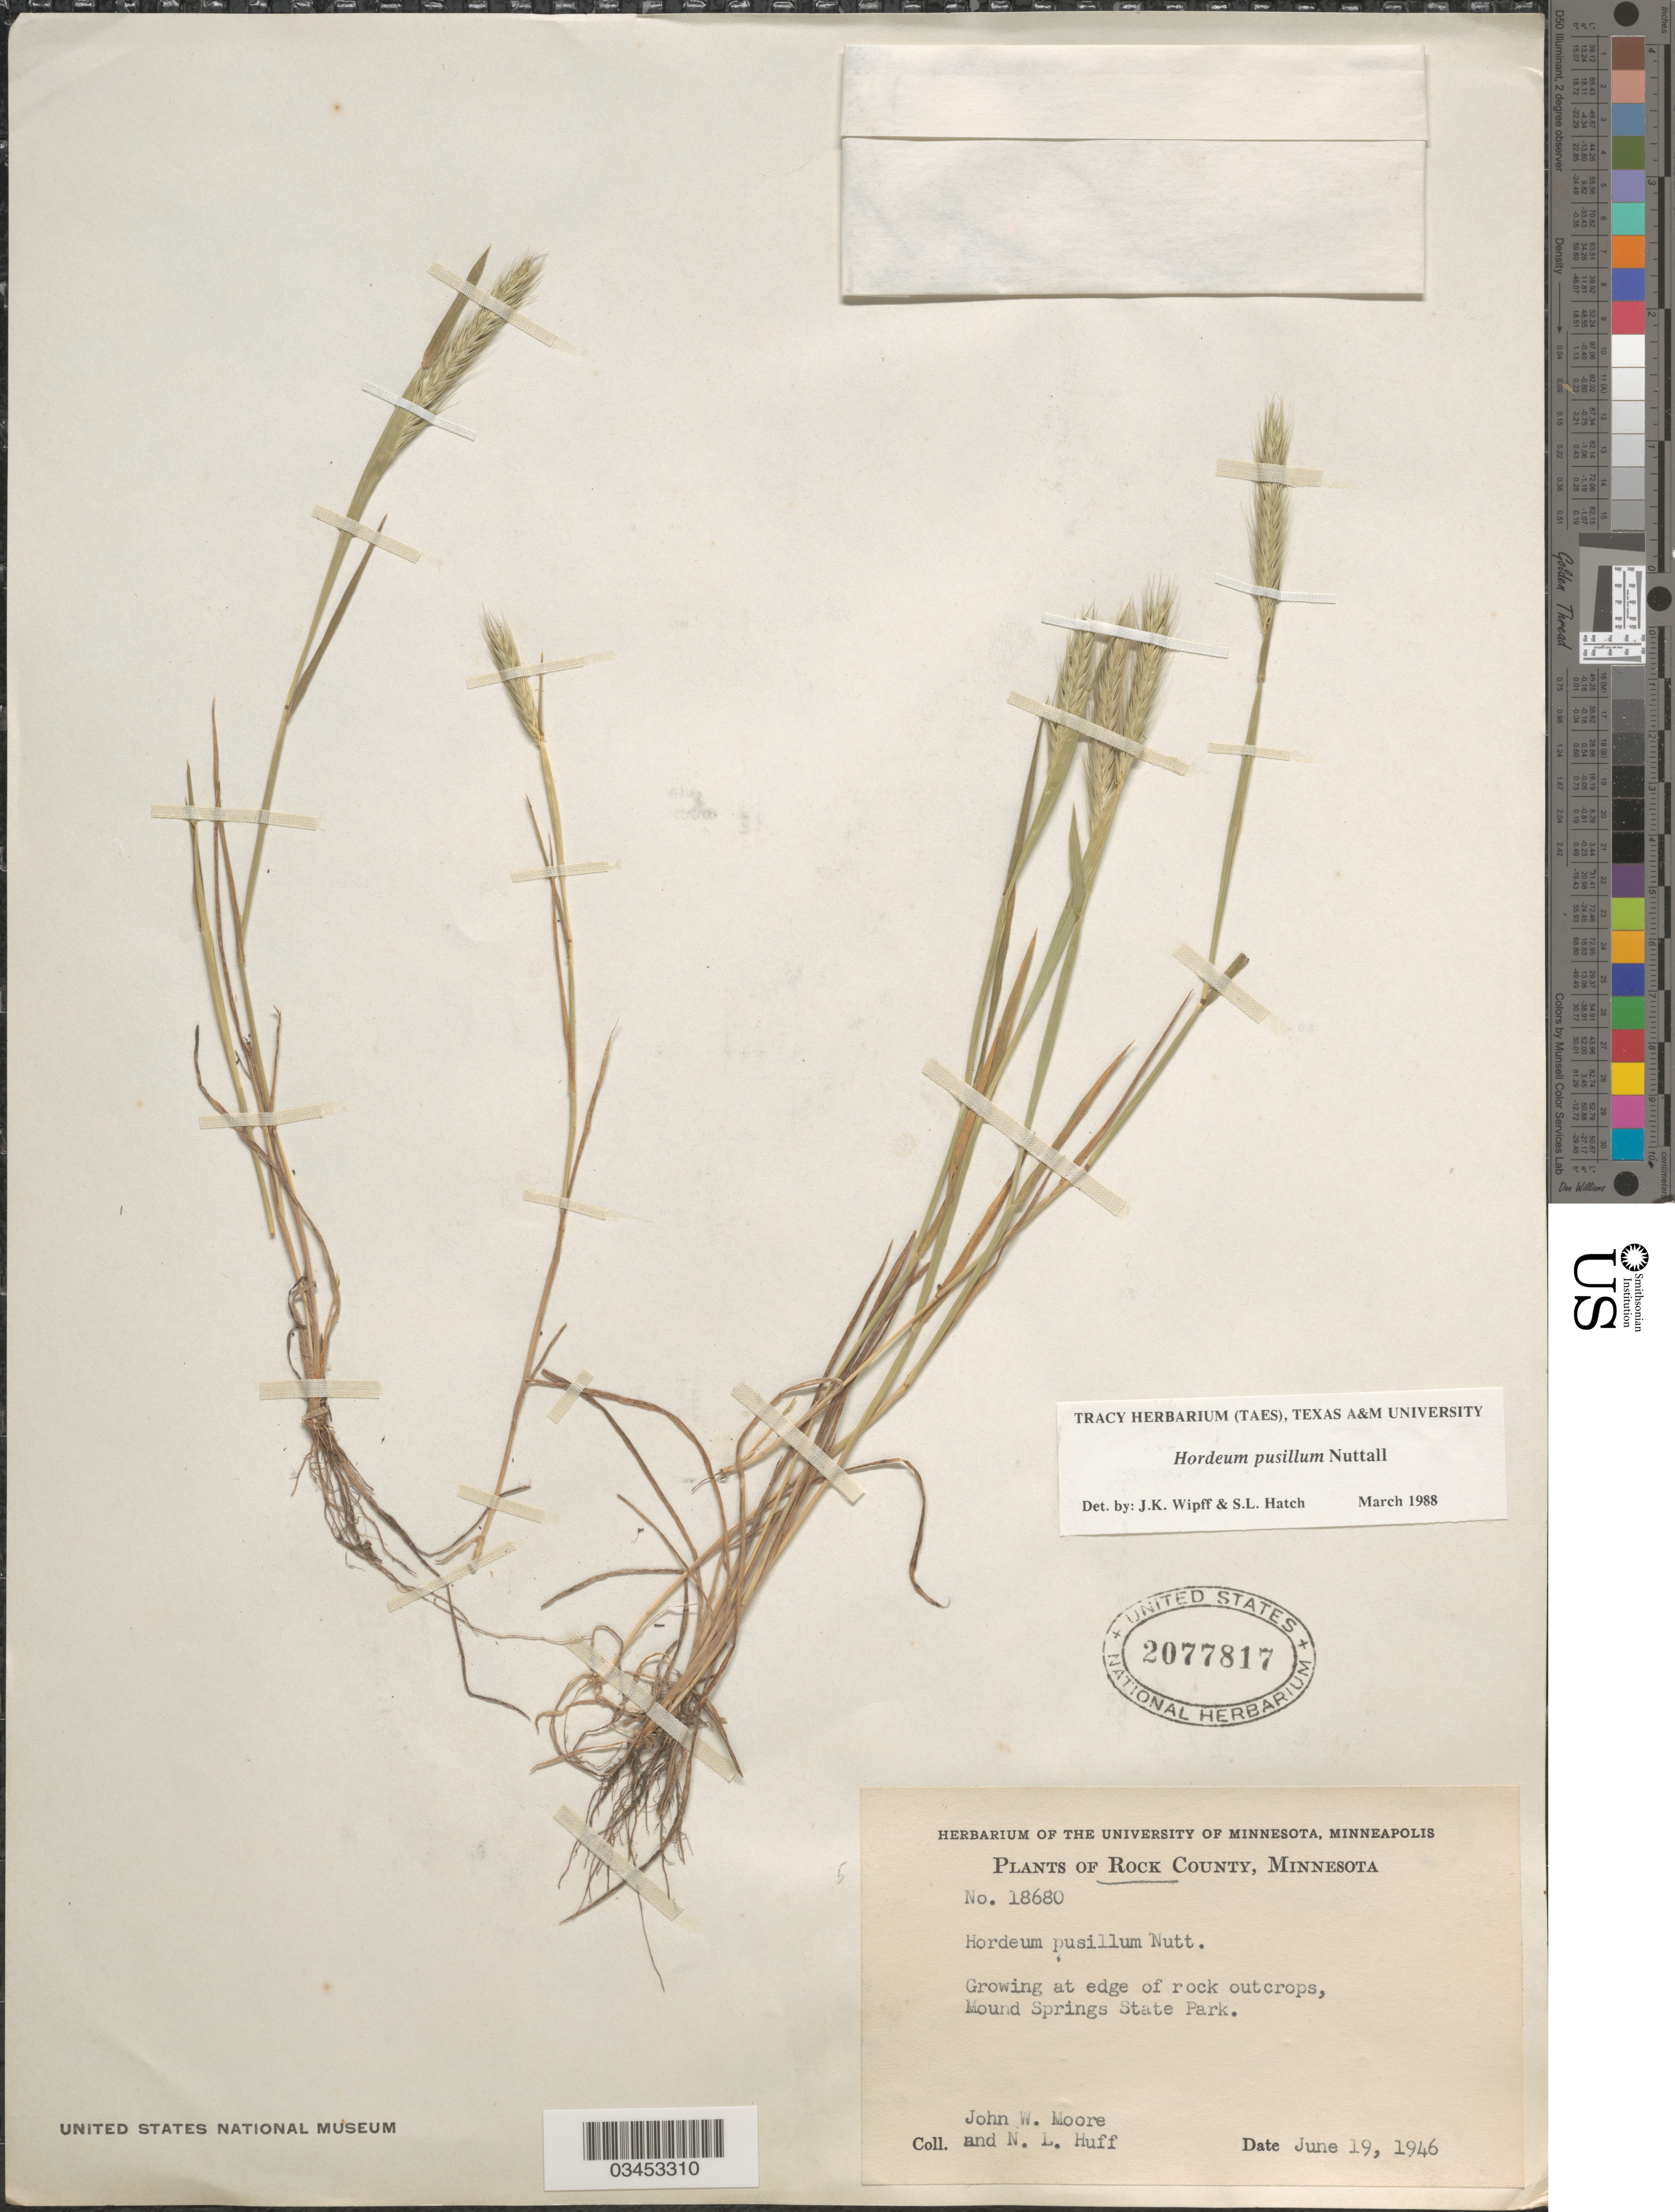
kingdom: Plantae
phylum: Tracheophyta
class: Liliopsida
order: Poales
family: Poaceae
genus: Hordeum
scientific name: Hordeum pusillum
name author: Nutt.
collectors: J. Moore & N. Huff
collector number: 18680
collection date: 1946-06-19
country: United States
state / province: Minnesota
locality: Rock County. Growing at edge of rock outcrops, Mound Springs State Park.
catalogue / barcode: US 2077817